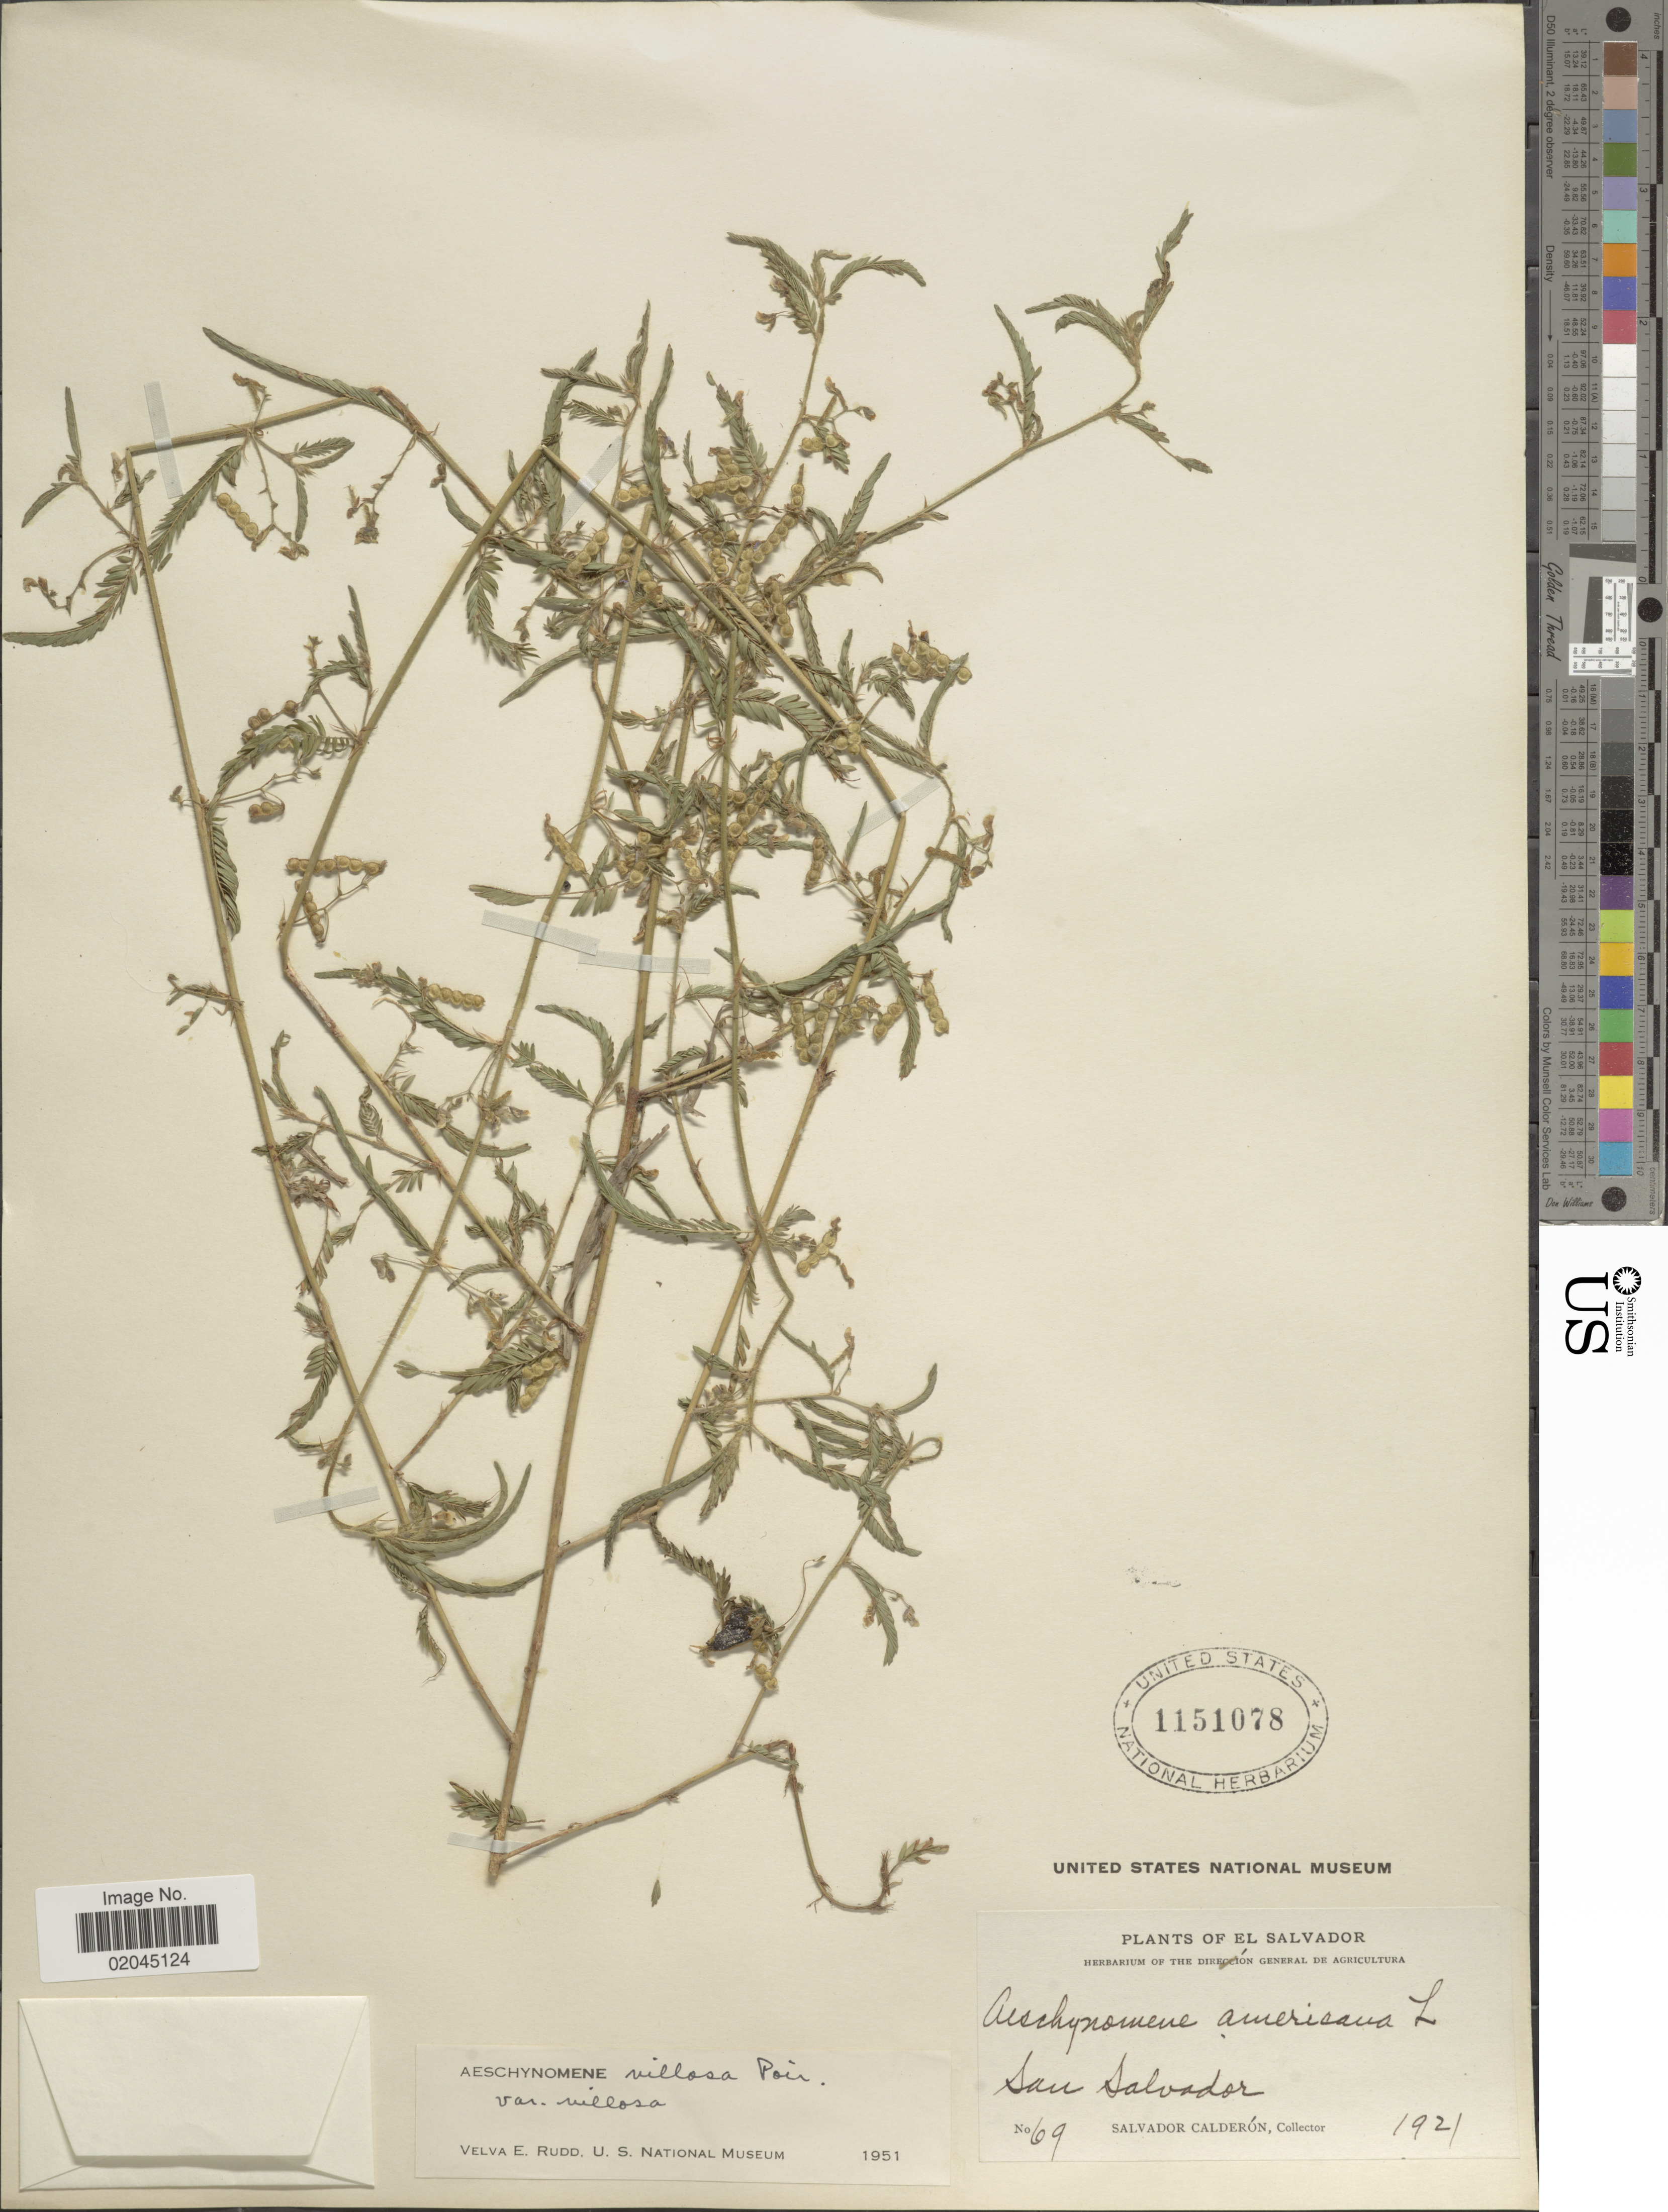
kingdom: Plantae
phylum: Tracheophyta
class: Magnoliopsida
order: Fabales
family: Fabaceae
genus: Aeschynomene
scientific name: Aeschynomene villosa var. villosa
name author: Poir.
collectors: S. Calderón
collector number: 69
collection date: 1921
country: El Salvador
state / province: San Salvador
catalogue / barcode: US 1151078